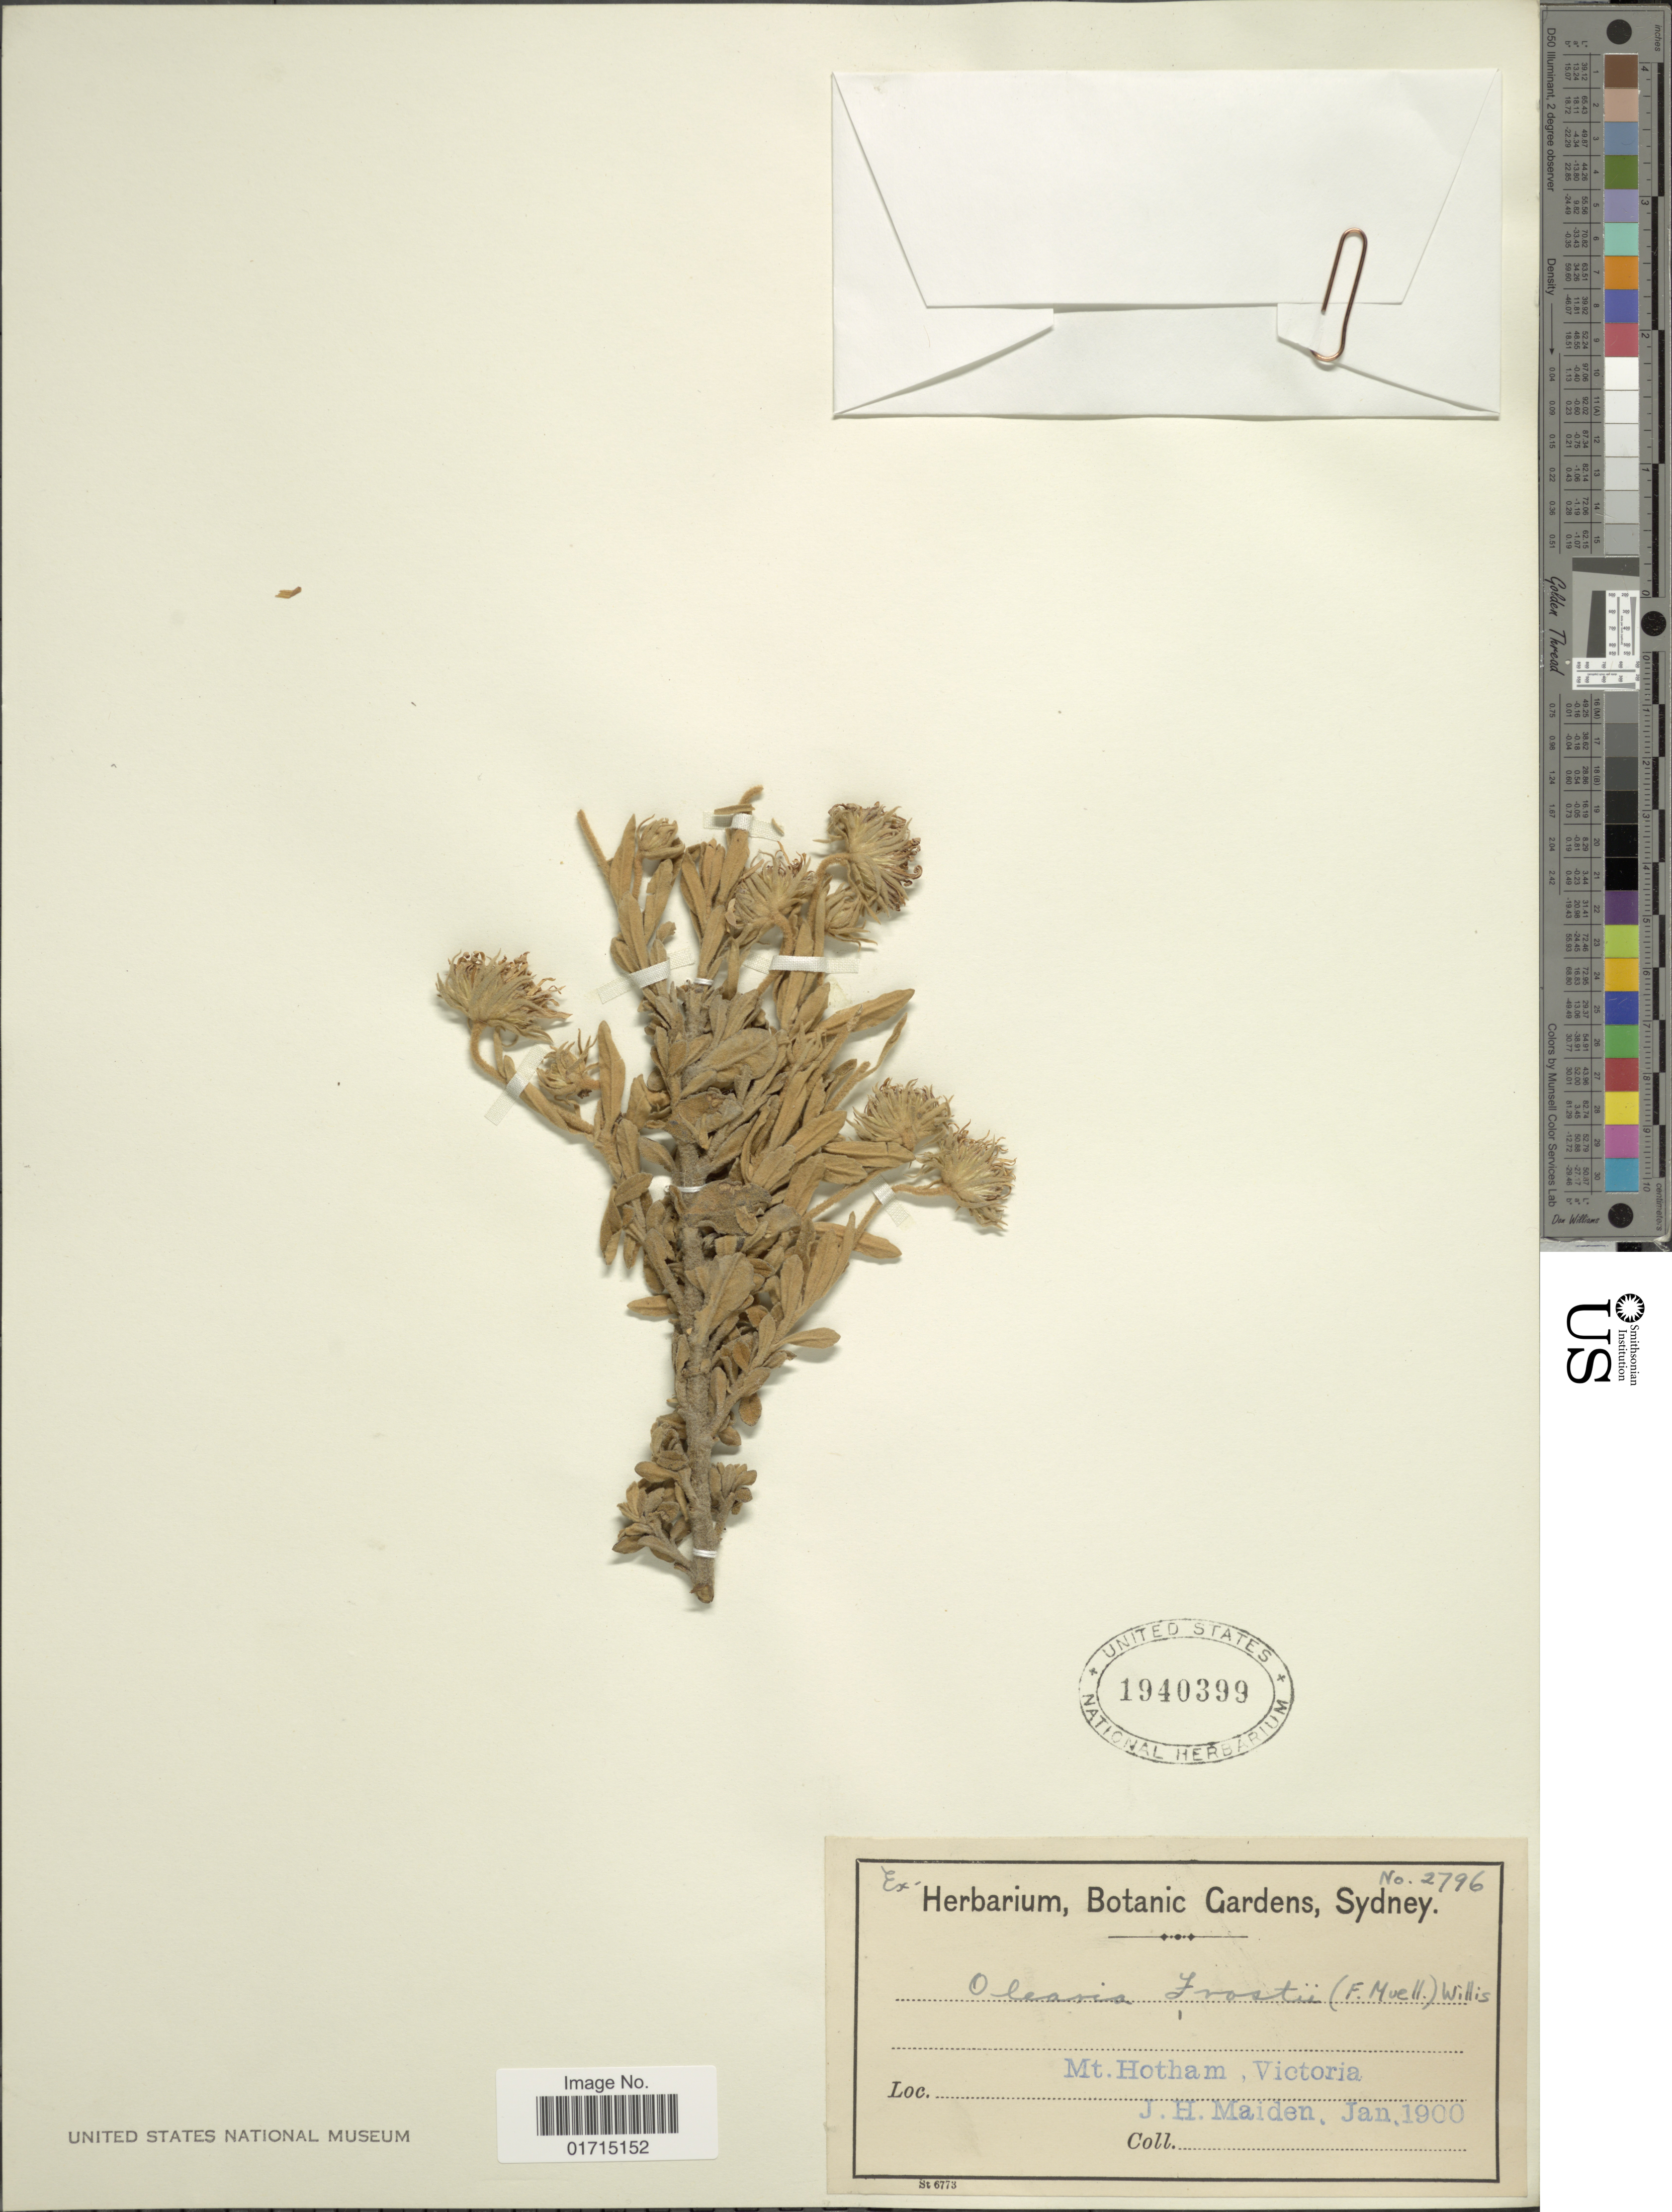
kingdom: Plantae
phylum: Tracheophyta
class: Magnoliopsida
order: Asterales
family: Asteraceae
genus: Olearia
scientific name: Olearia frostii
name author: F. Muell.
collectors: J. Maiden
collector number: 2796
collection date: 1900-01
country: Australia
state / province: Victoria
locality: Mt. Hotham, Victoria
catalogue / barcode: US 1940399